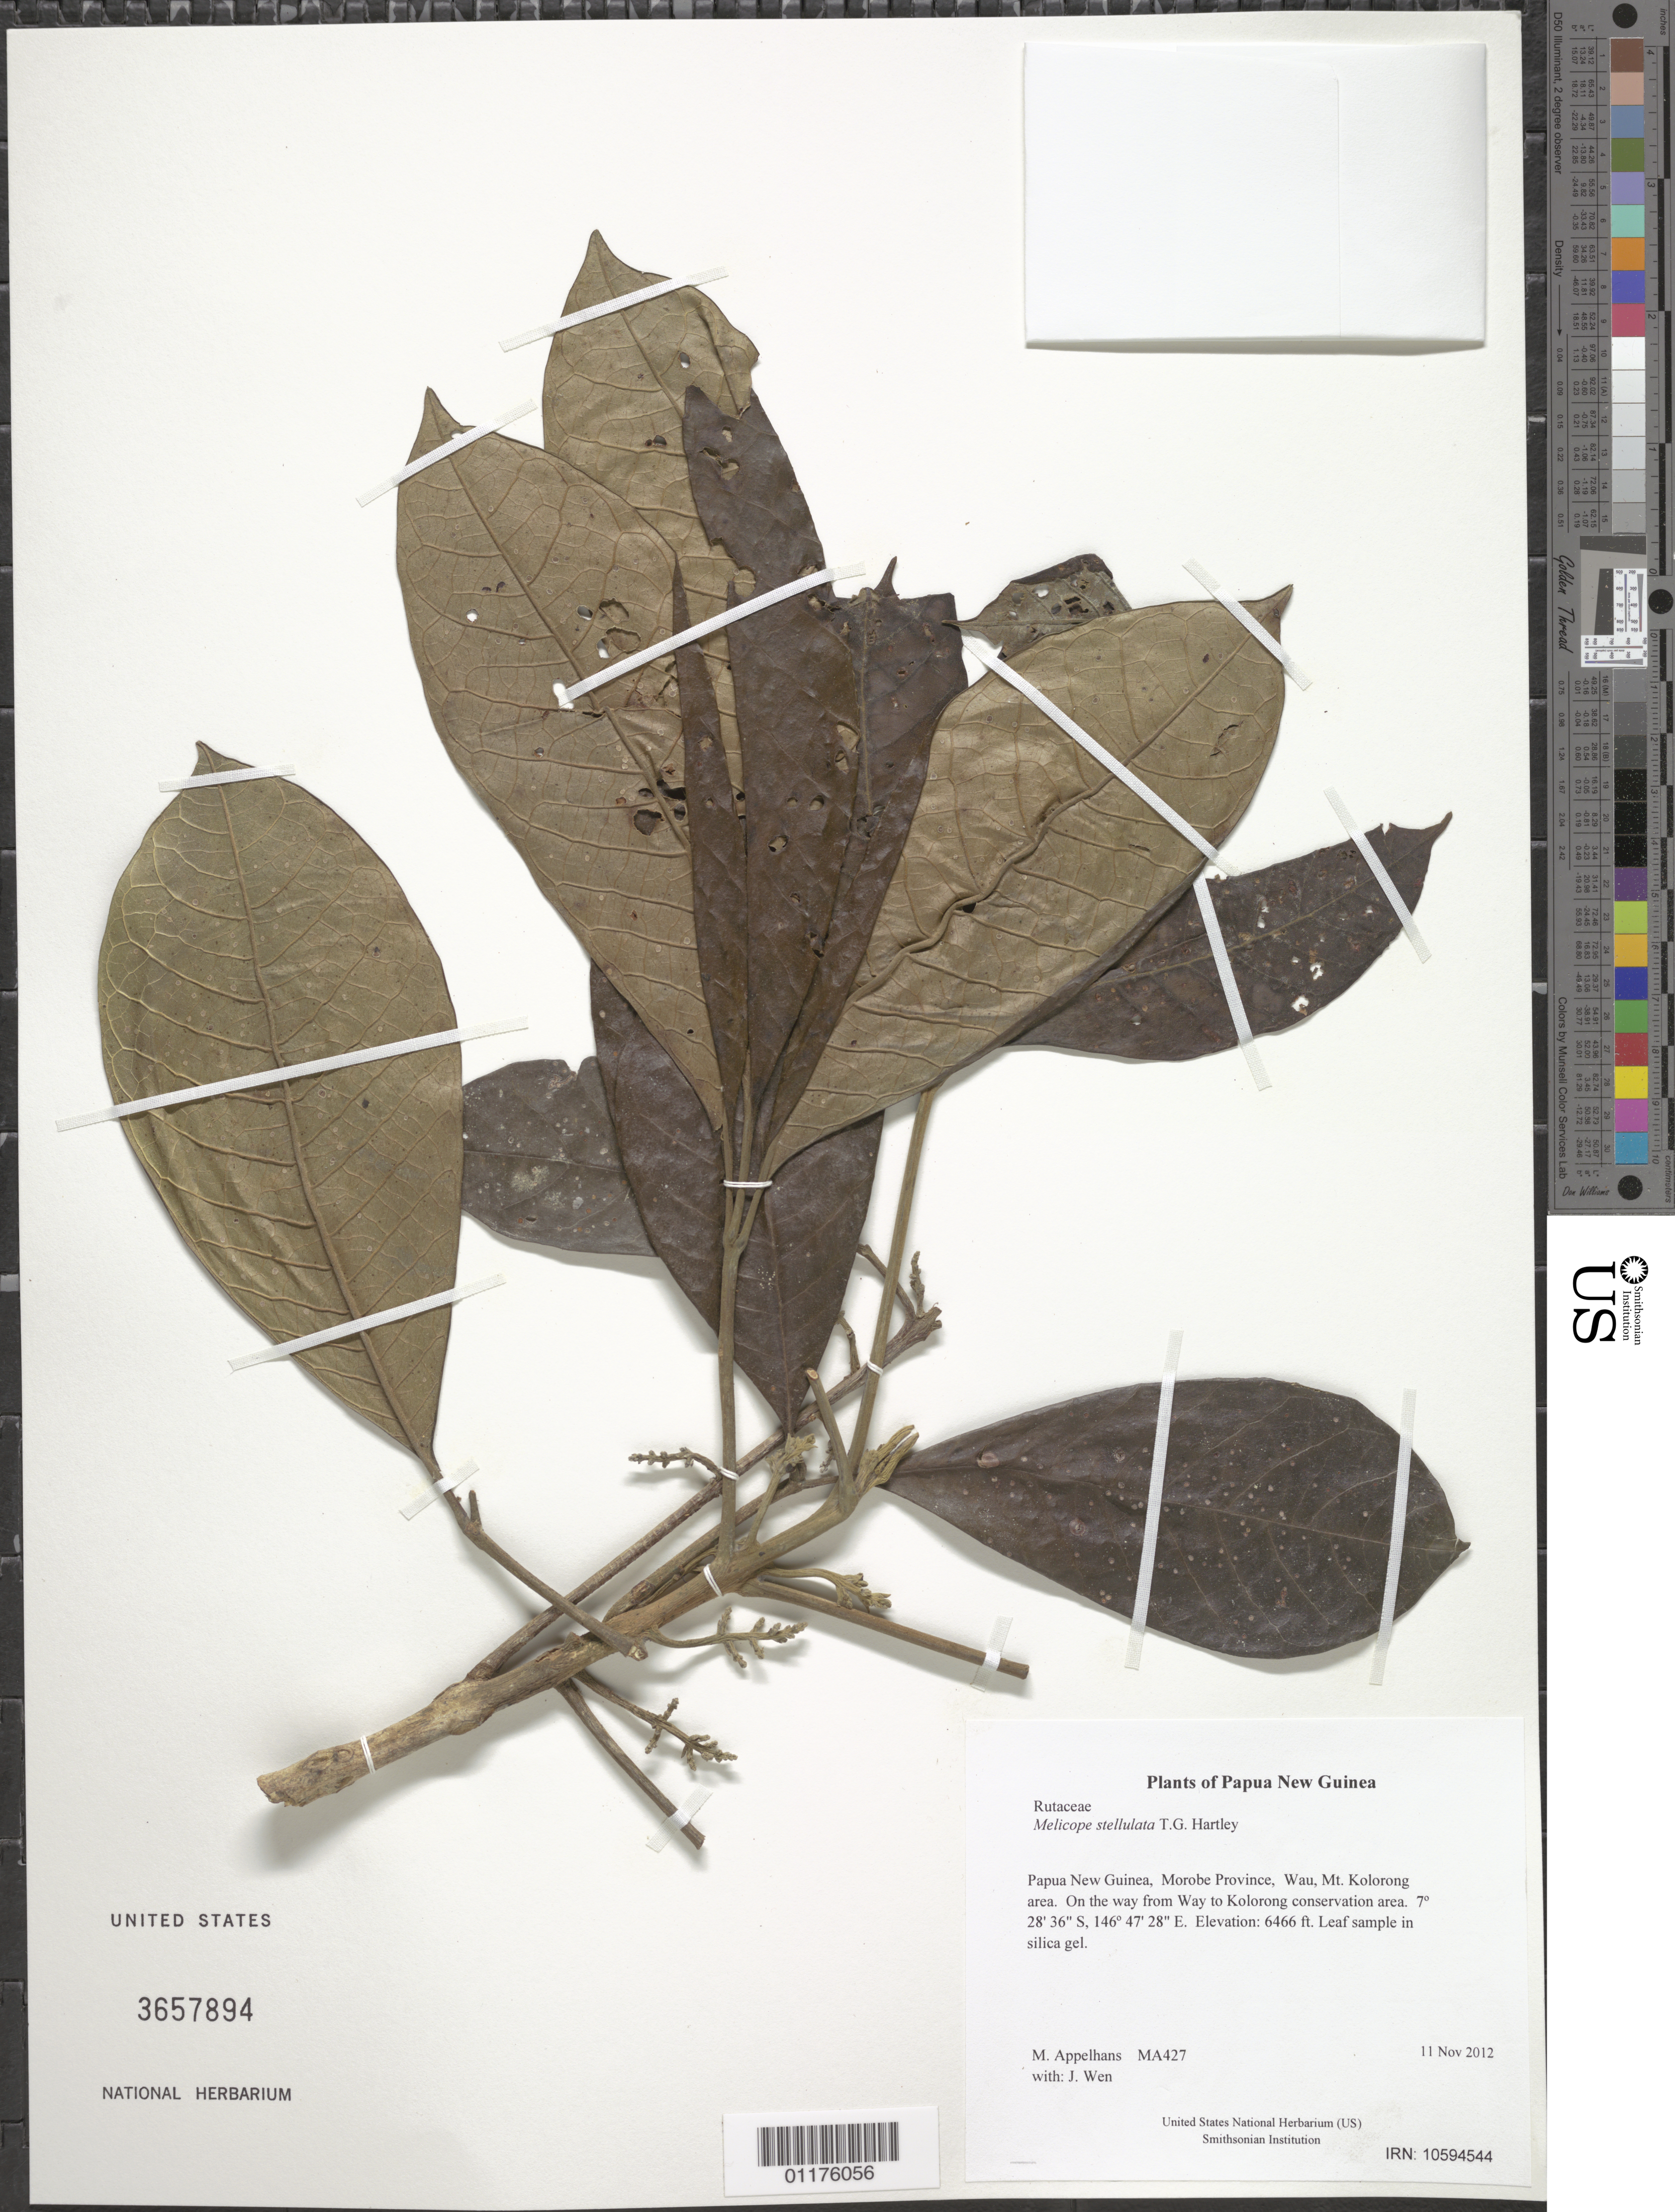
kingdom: Plantae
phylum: Tracheophyta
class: Magnoliopsida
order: Sapindales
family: Rutaceae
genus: Melicope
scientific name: Melicope stellulata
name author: T.G. Hartley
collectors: J. Wen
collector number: MA427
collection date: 2012-11-11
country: Papua New Guinea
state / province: Morobe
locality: Wau, Mt. Kolorong area. On the way from Way to Kolorong conservation area.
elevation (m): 1971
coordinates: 7 28.600 S, 146 47.468 E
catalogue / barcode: US 3657894